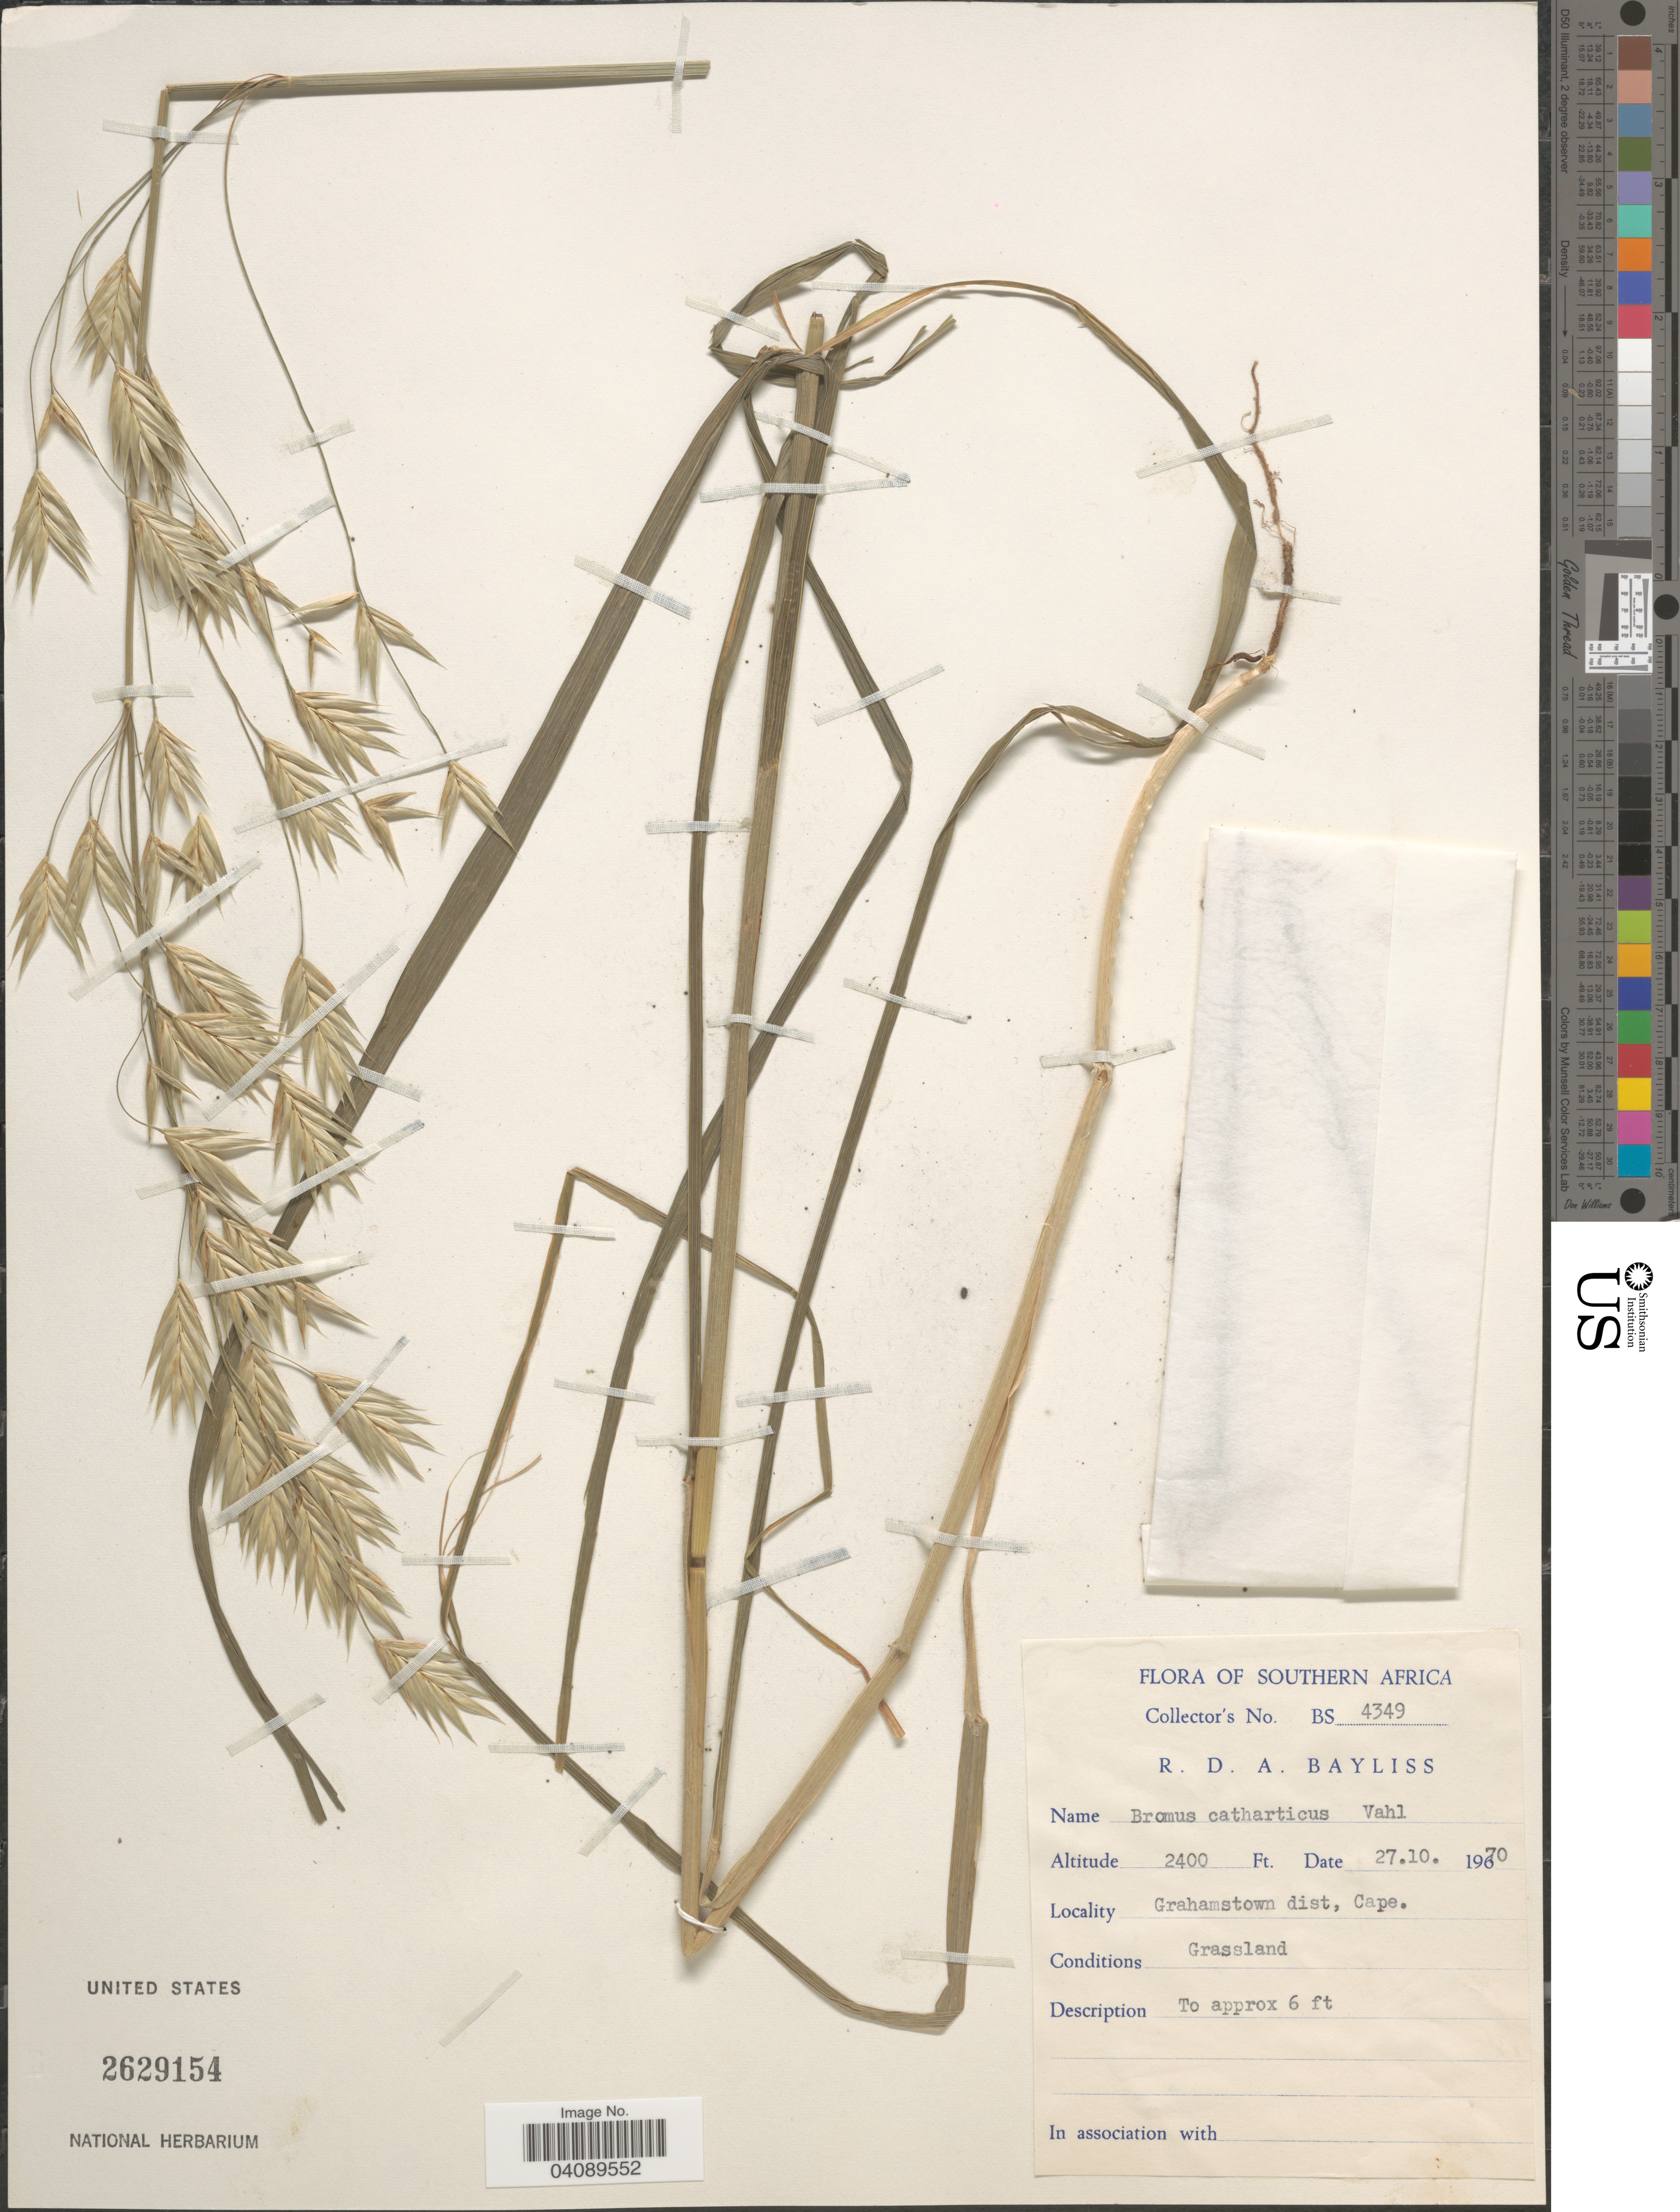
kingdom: Plantae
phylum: Tracheophyta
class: Liliopsida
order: Poales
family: Poaceae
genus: Bromus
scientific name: Bromus catharticus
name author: Vahl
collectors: R. Bayliss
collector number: BS4349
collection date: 1970-10-27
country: South Africa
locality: Southern Africa. Grahamstown dist, Cape.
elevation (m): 732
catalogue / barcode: US 2629154